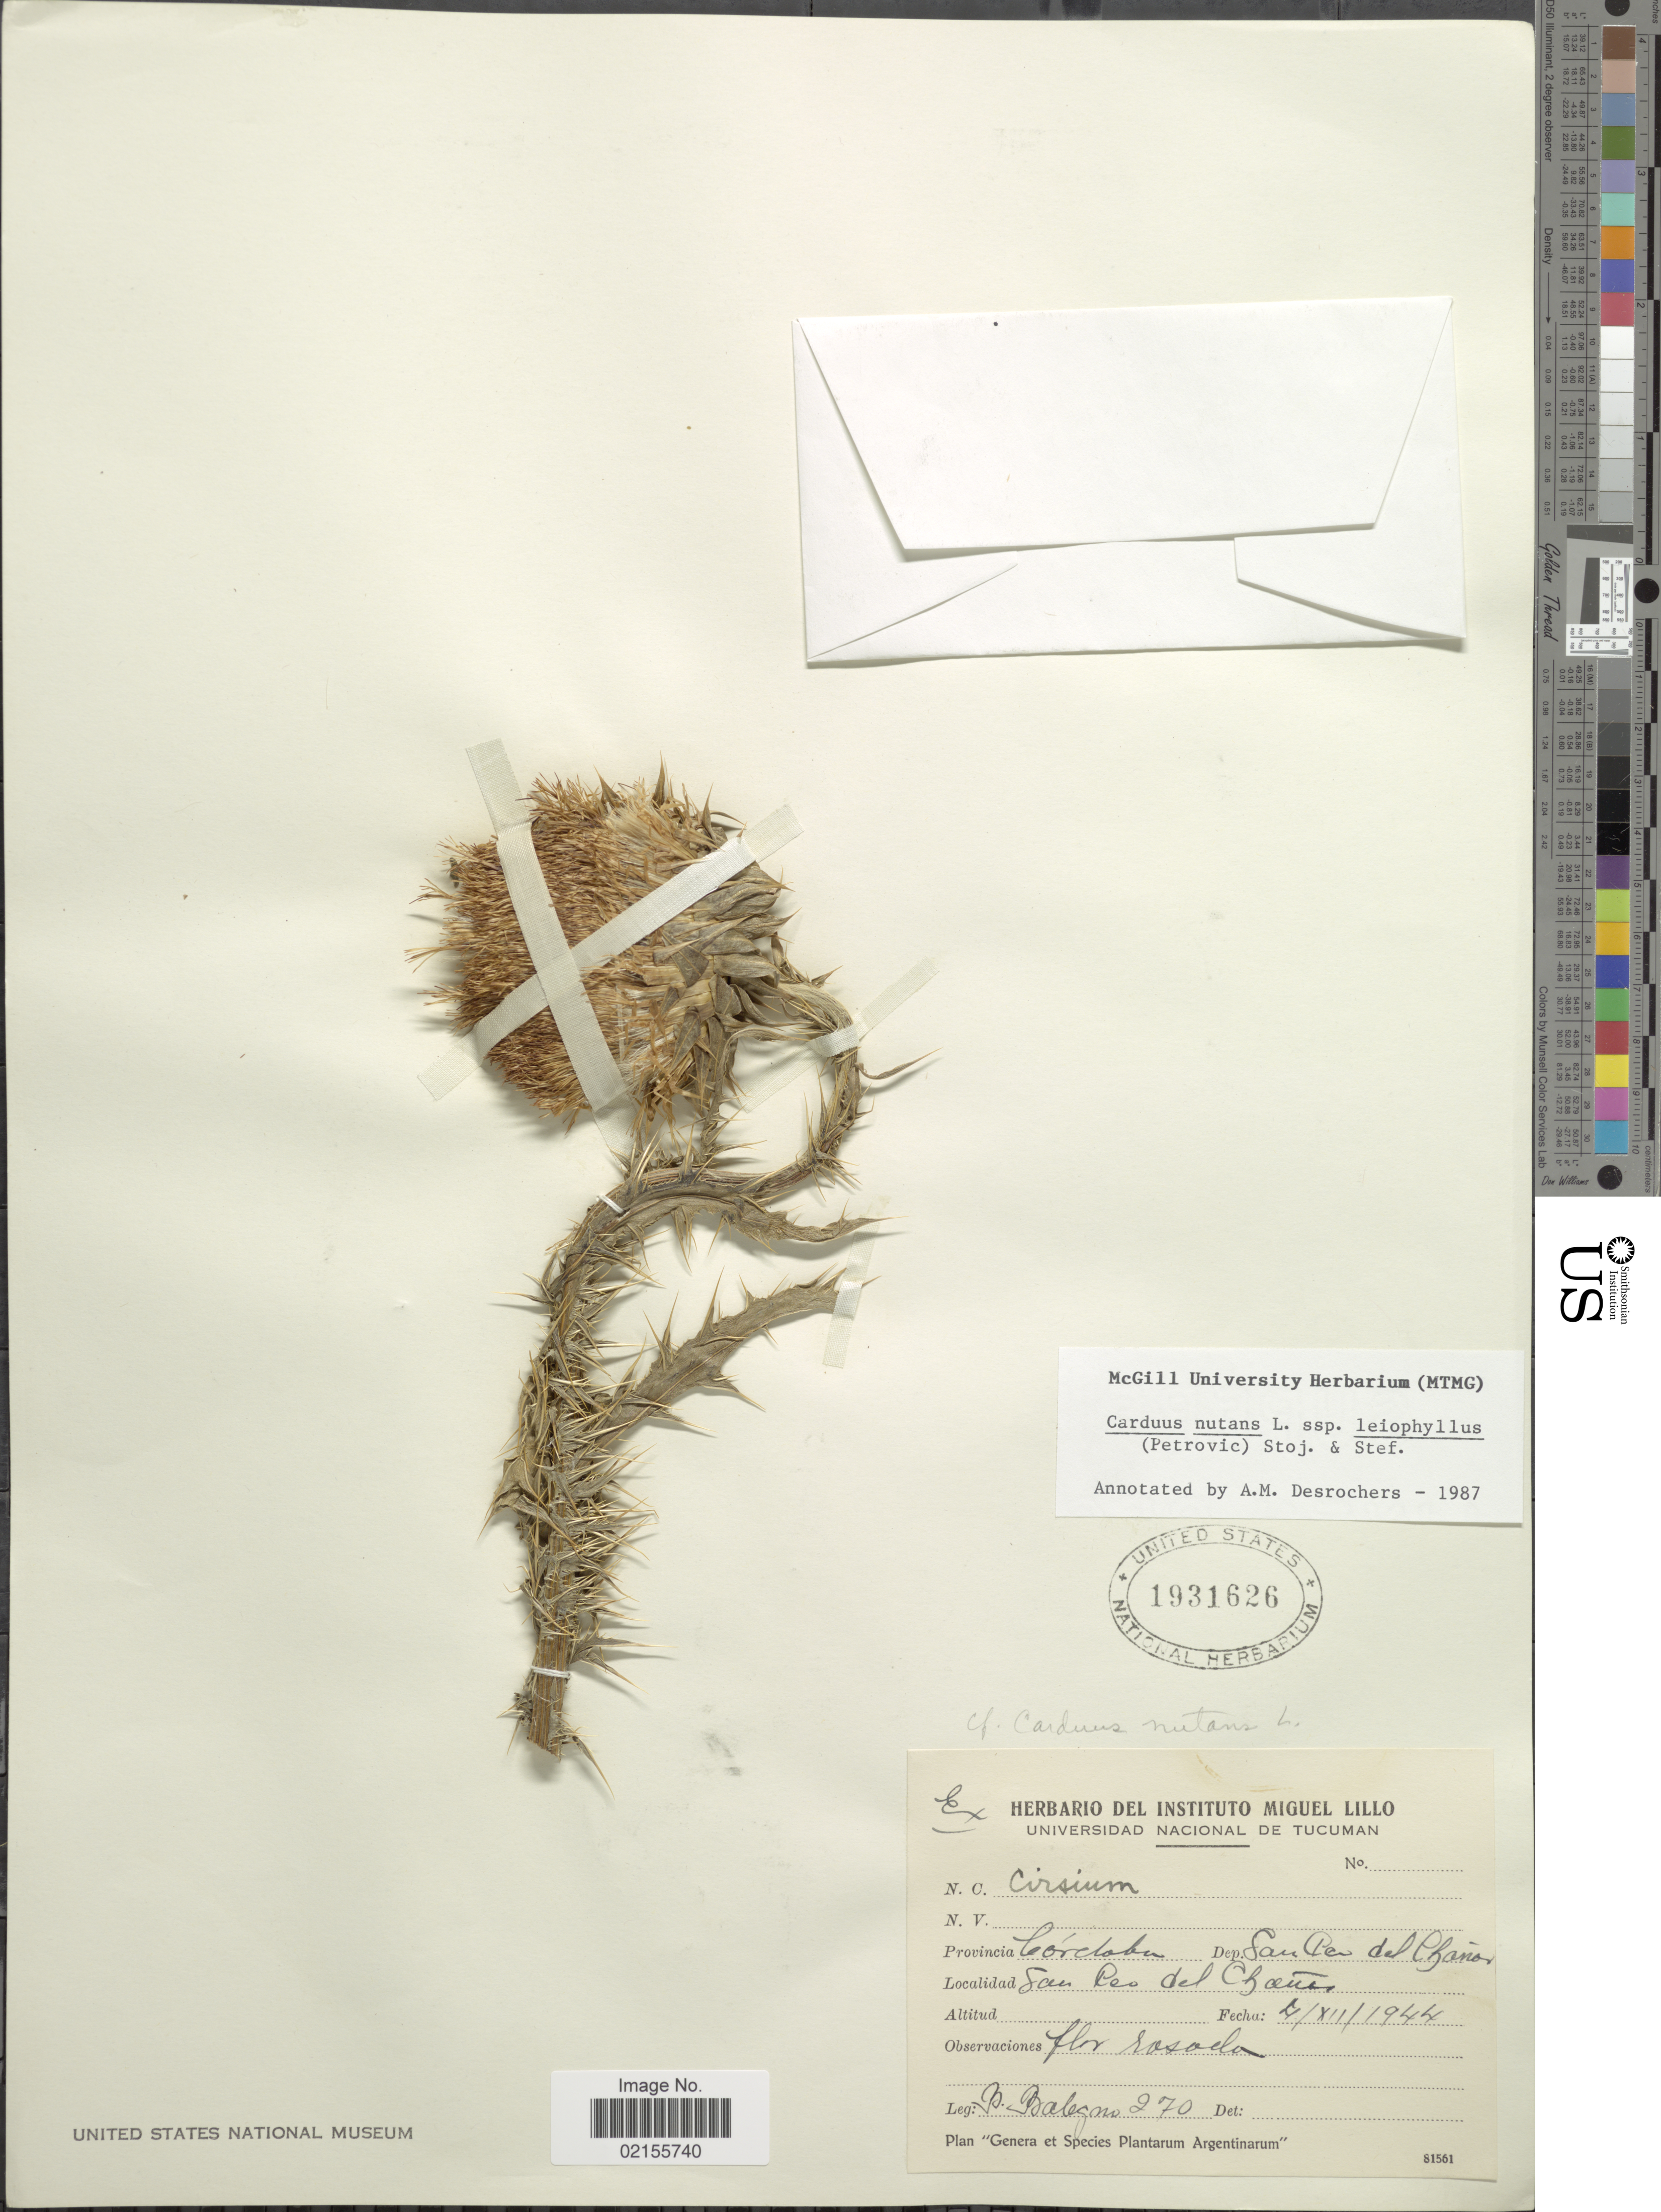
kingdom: Plantae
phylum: Tracheophyta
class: Magnoliopsida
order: Asterales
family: Asteraceae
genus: Carduus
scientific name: Carduus nutans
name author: L.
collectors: B. Balegno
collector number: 27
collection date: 1944-12-04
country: Colombia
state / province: Córdoba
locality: San Pen del Chanor, San Peo del Chanes [interpreted]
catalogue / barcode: US 1931626